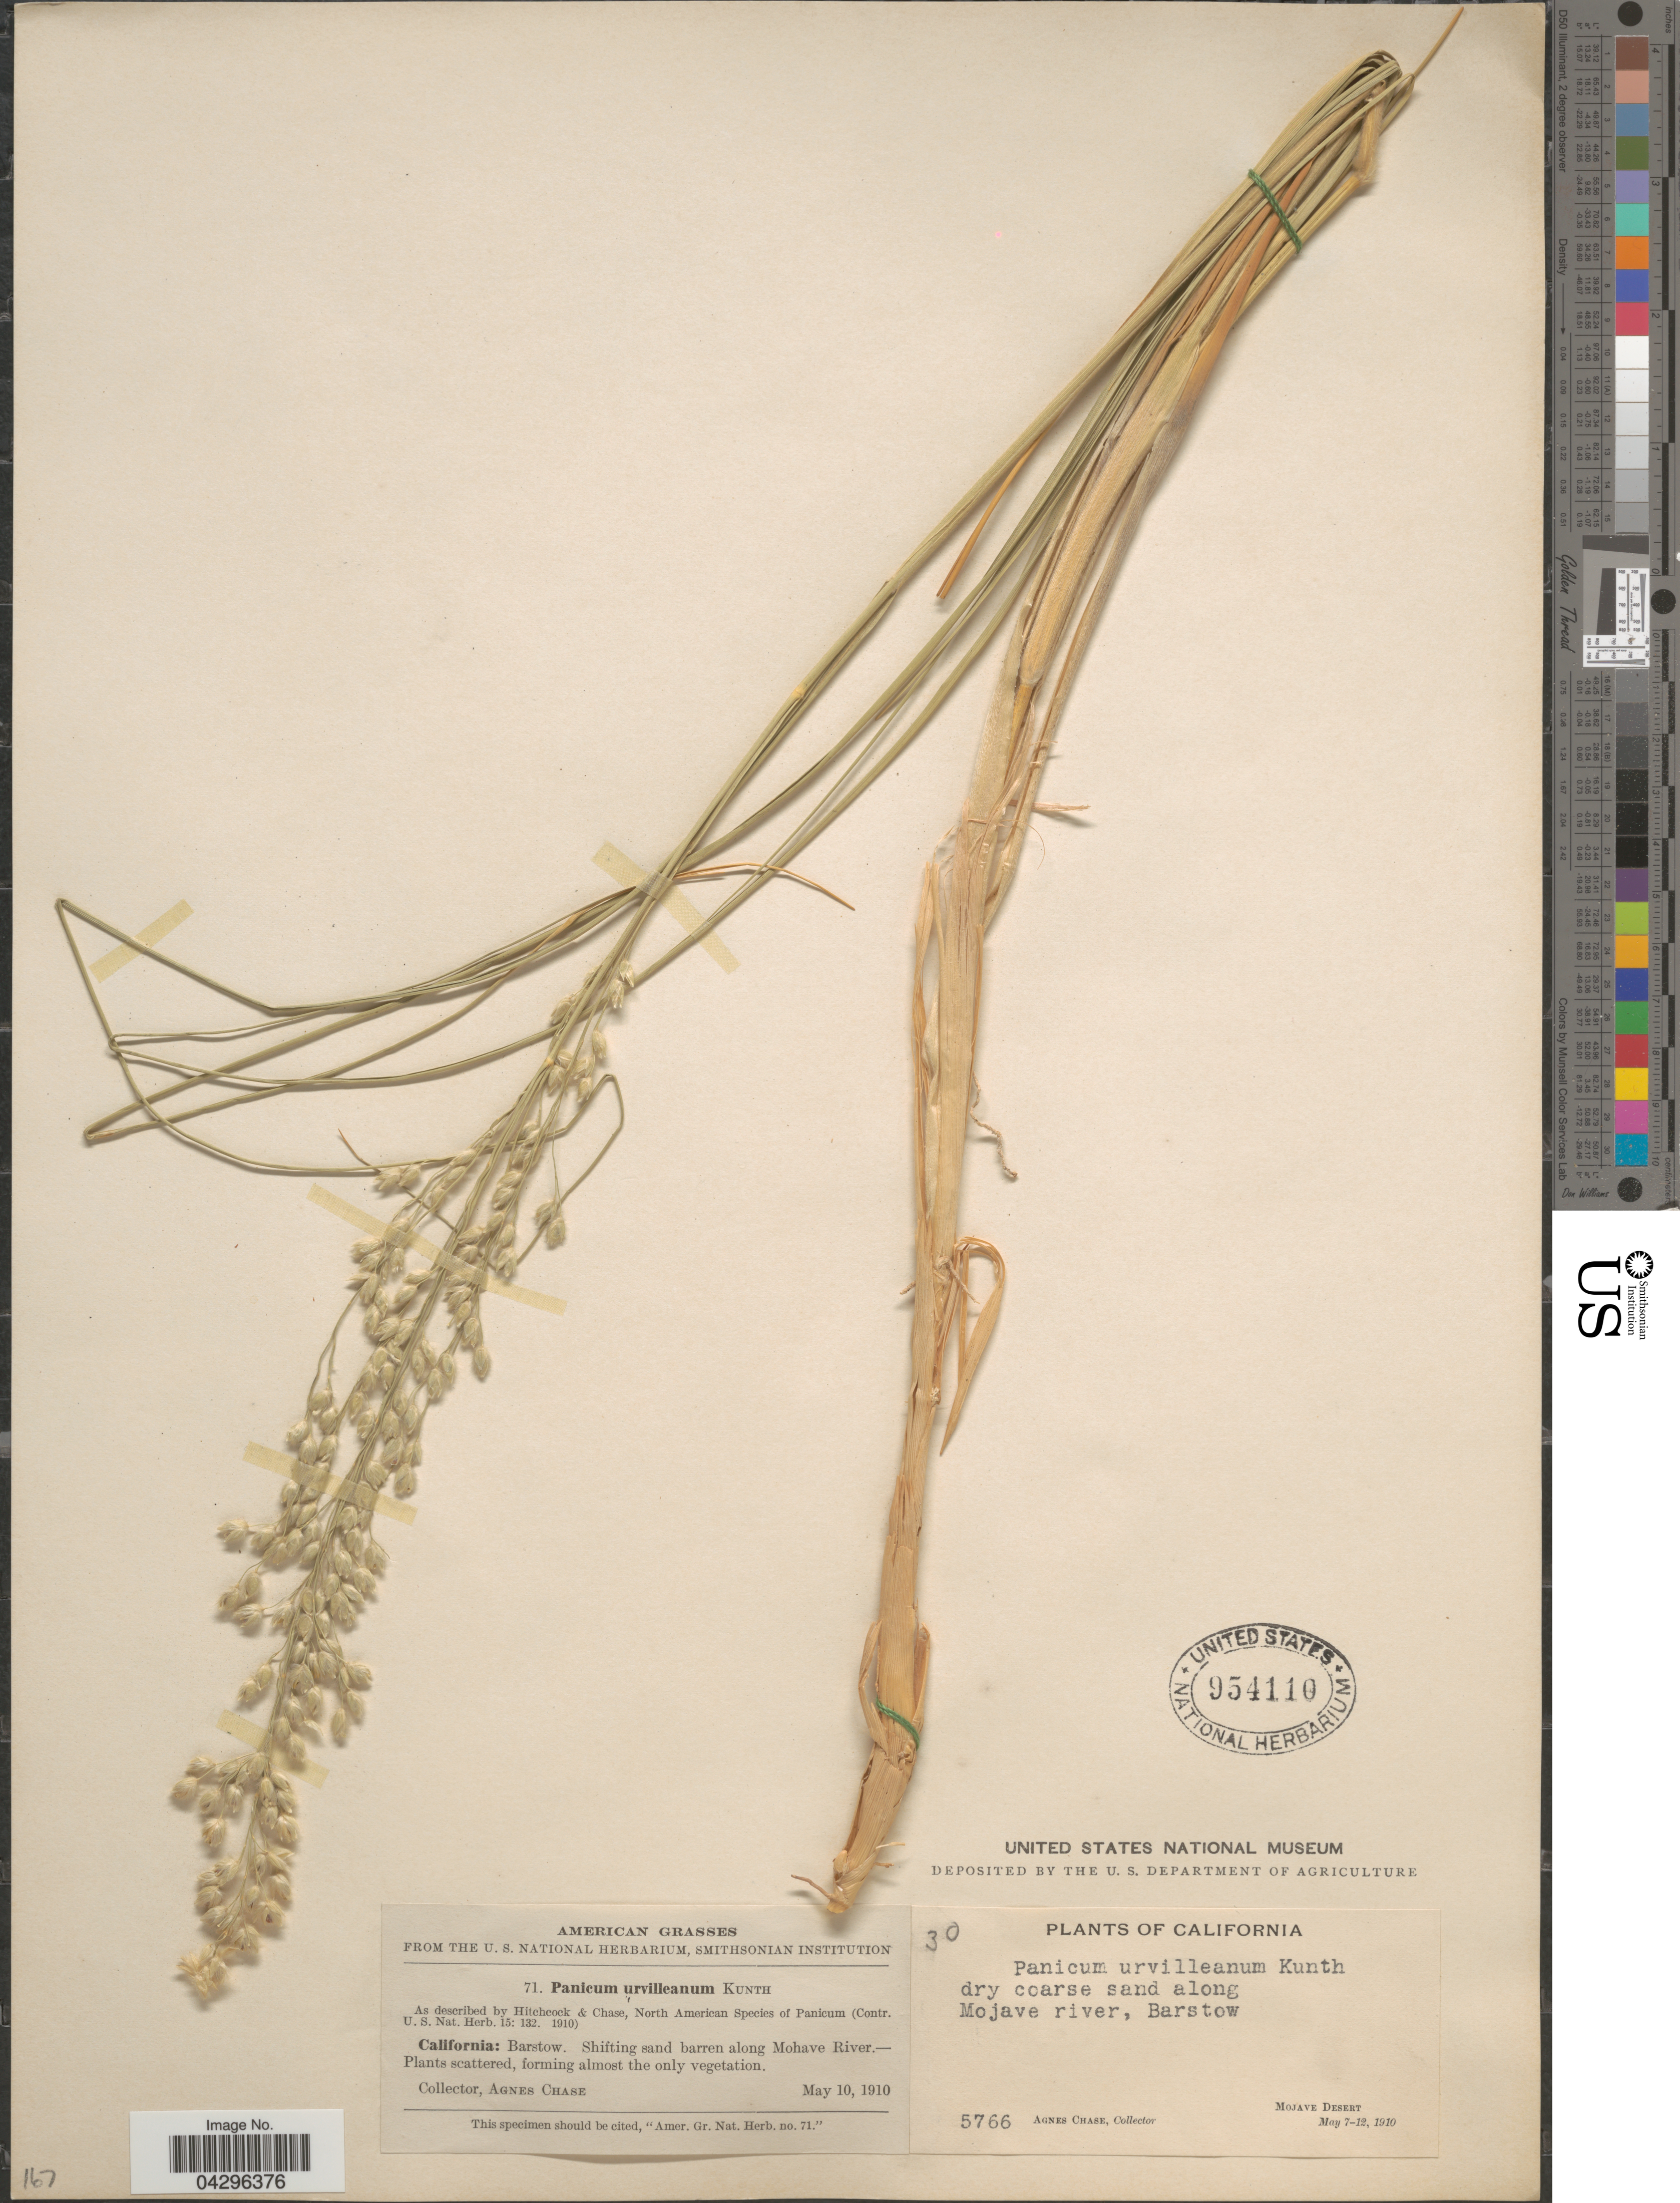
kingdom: Plantae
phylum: Tracheophyta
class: Liliopsida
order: Poales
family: Poaceae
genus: Panicum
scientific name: Panicum urvilleanum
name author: Kunth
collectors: A. Chase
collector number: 71/30/5766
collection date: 1910-05-10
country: United States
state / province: California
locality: Barstow. Shifting sand barren along Mohave River.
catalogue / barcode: US 954110